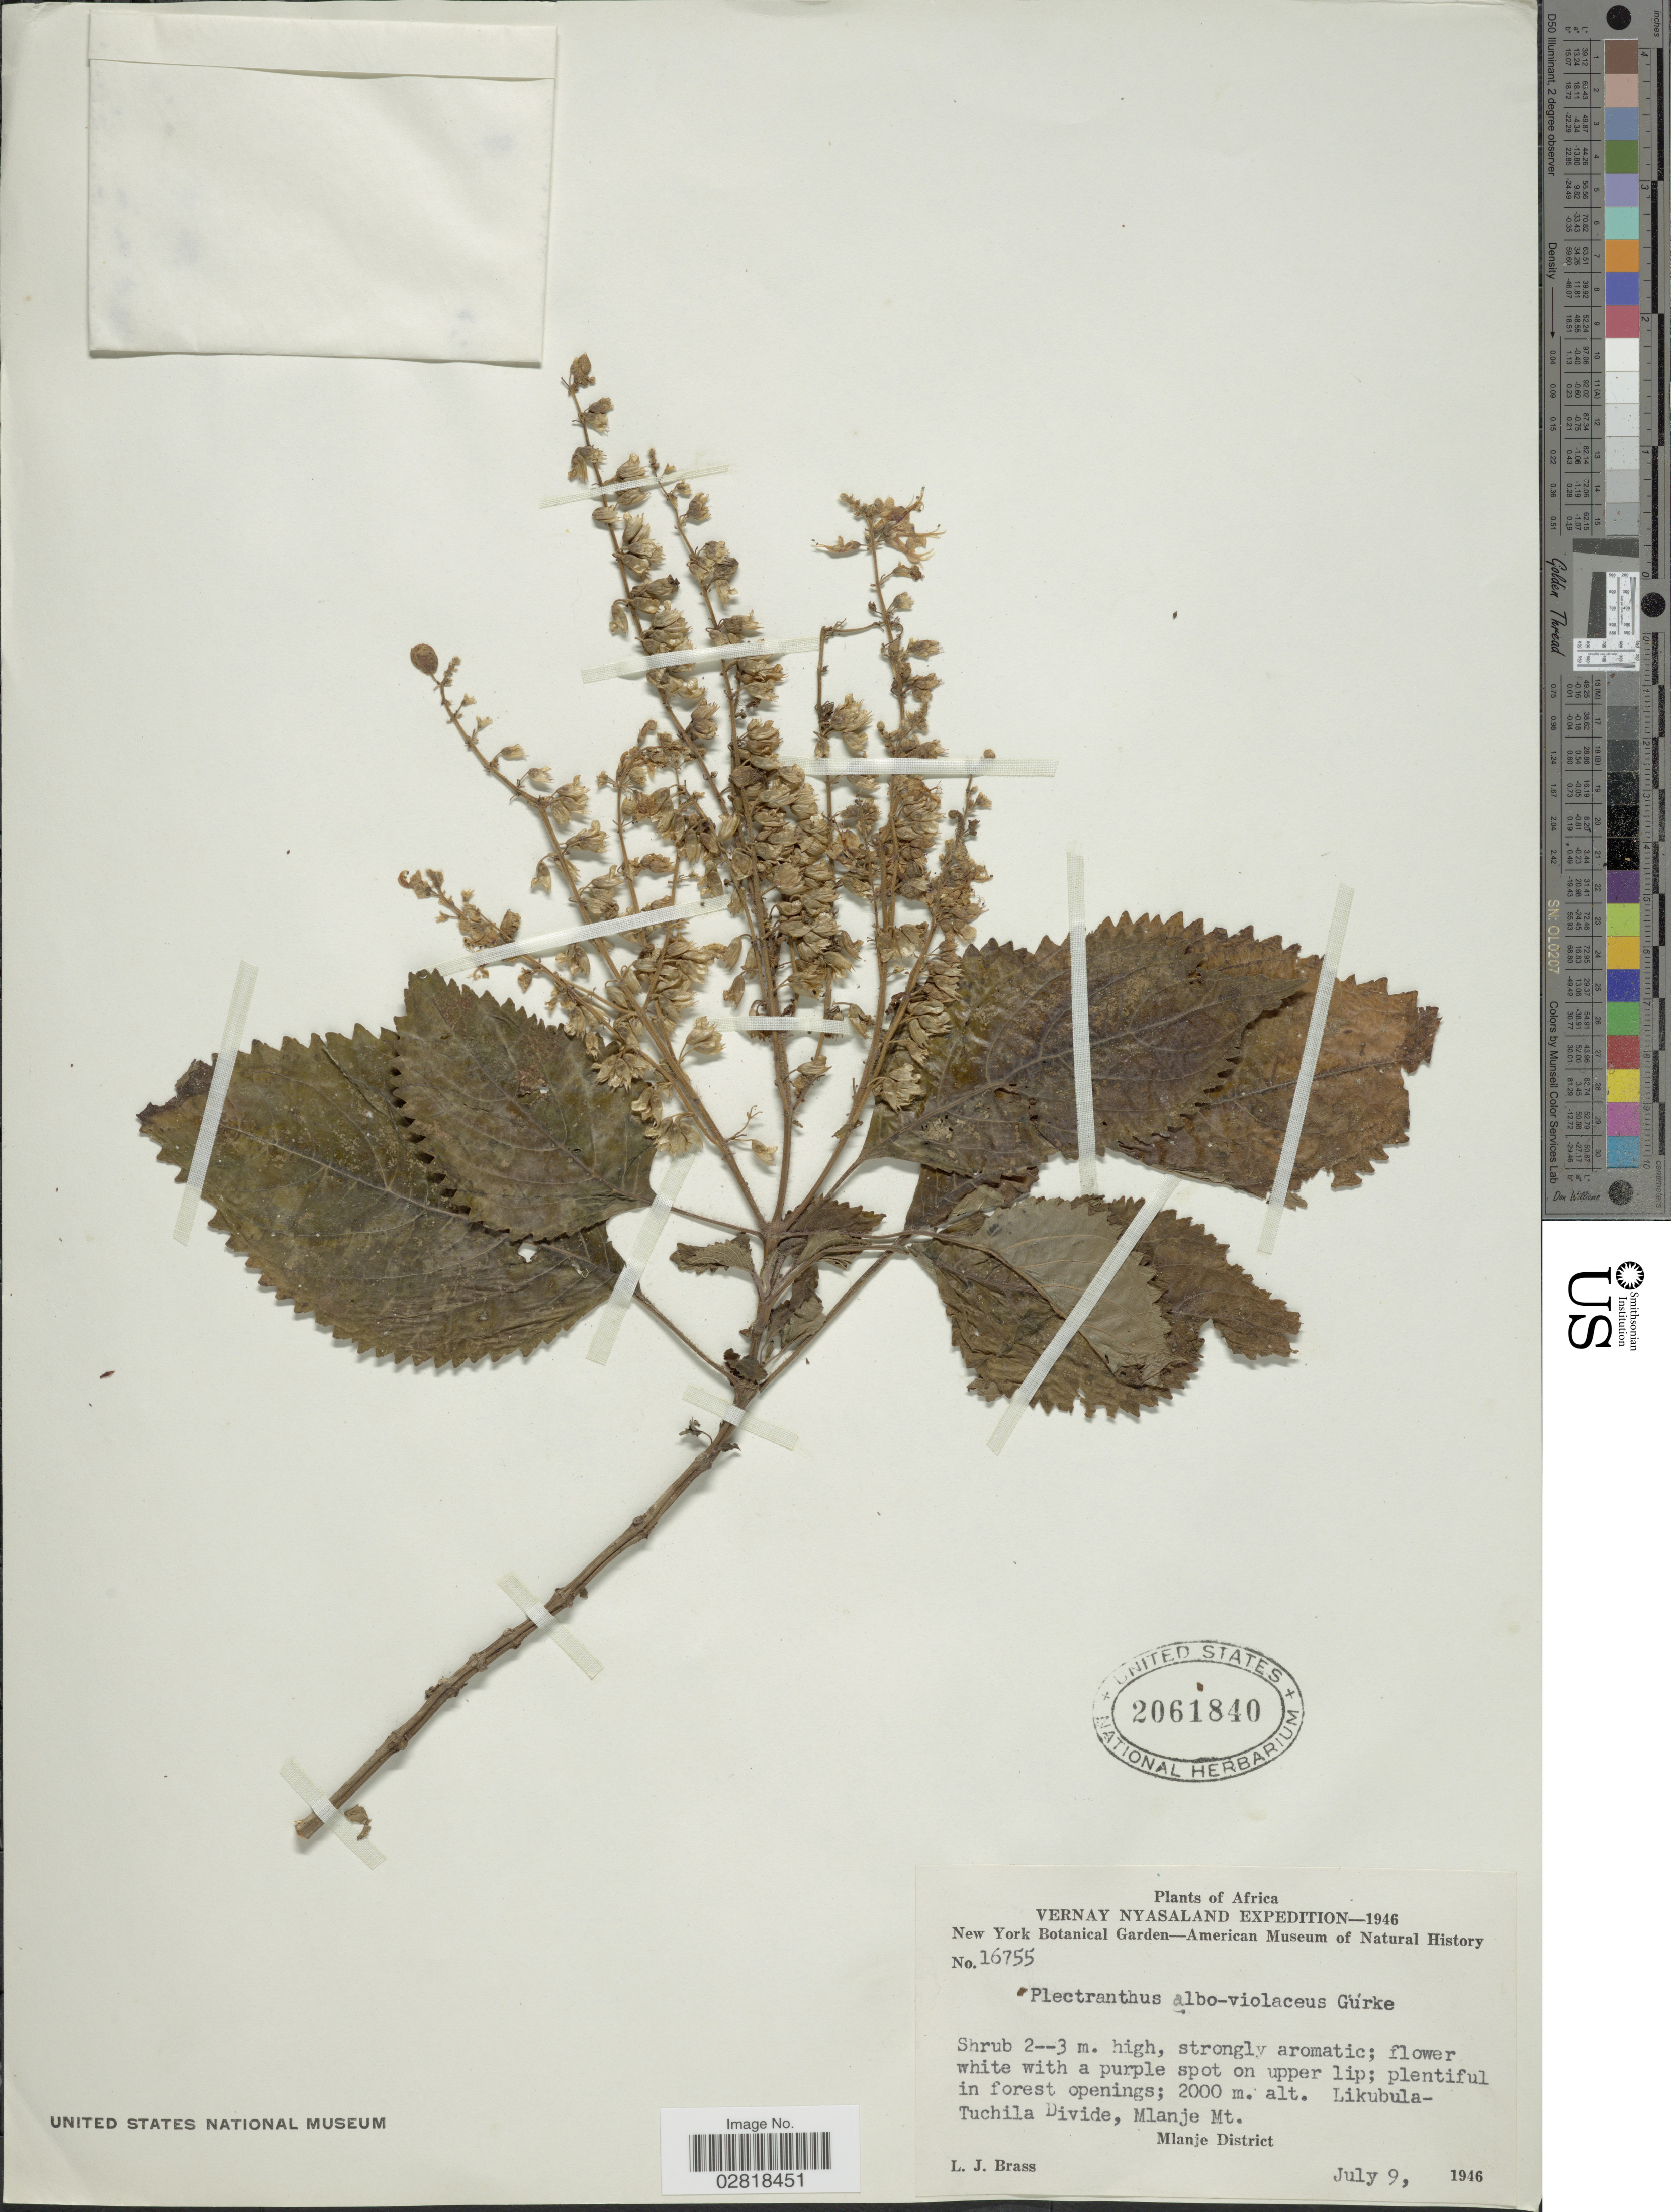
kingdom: Plantae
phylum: Tracheophyta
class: Magnoliopsida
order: Lamiales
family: Lamiaceae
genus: Plectranthus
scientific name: Plectranthus alboviolaceus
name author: Gürke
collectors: L. J. Brass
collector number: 16755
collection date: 1946-07-09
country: Malawi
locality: Vernay Nyasaland. Likubula-Tuchila Divide, Mlanje Mt. Mlanje District.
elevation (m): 2000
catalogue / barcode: US 2061840